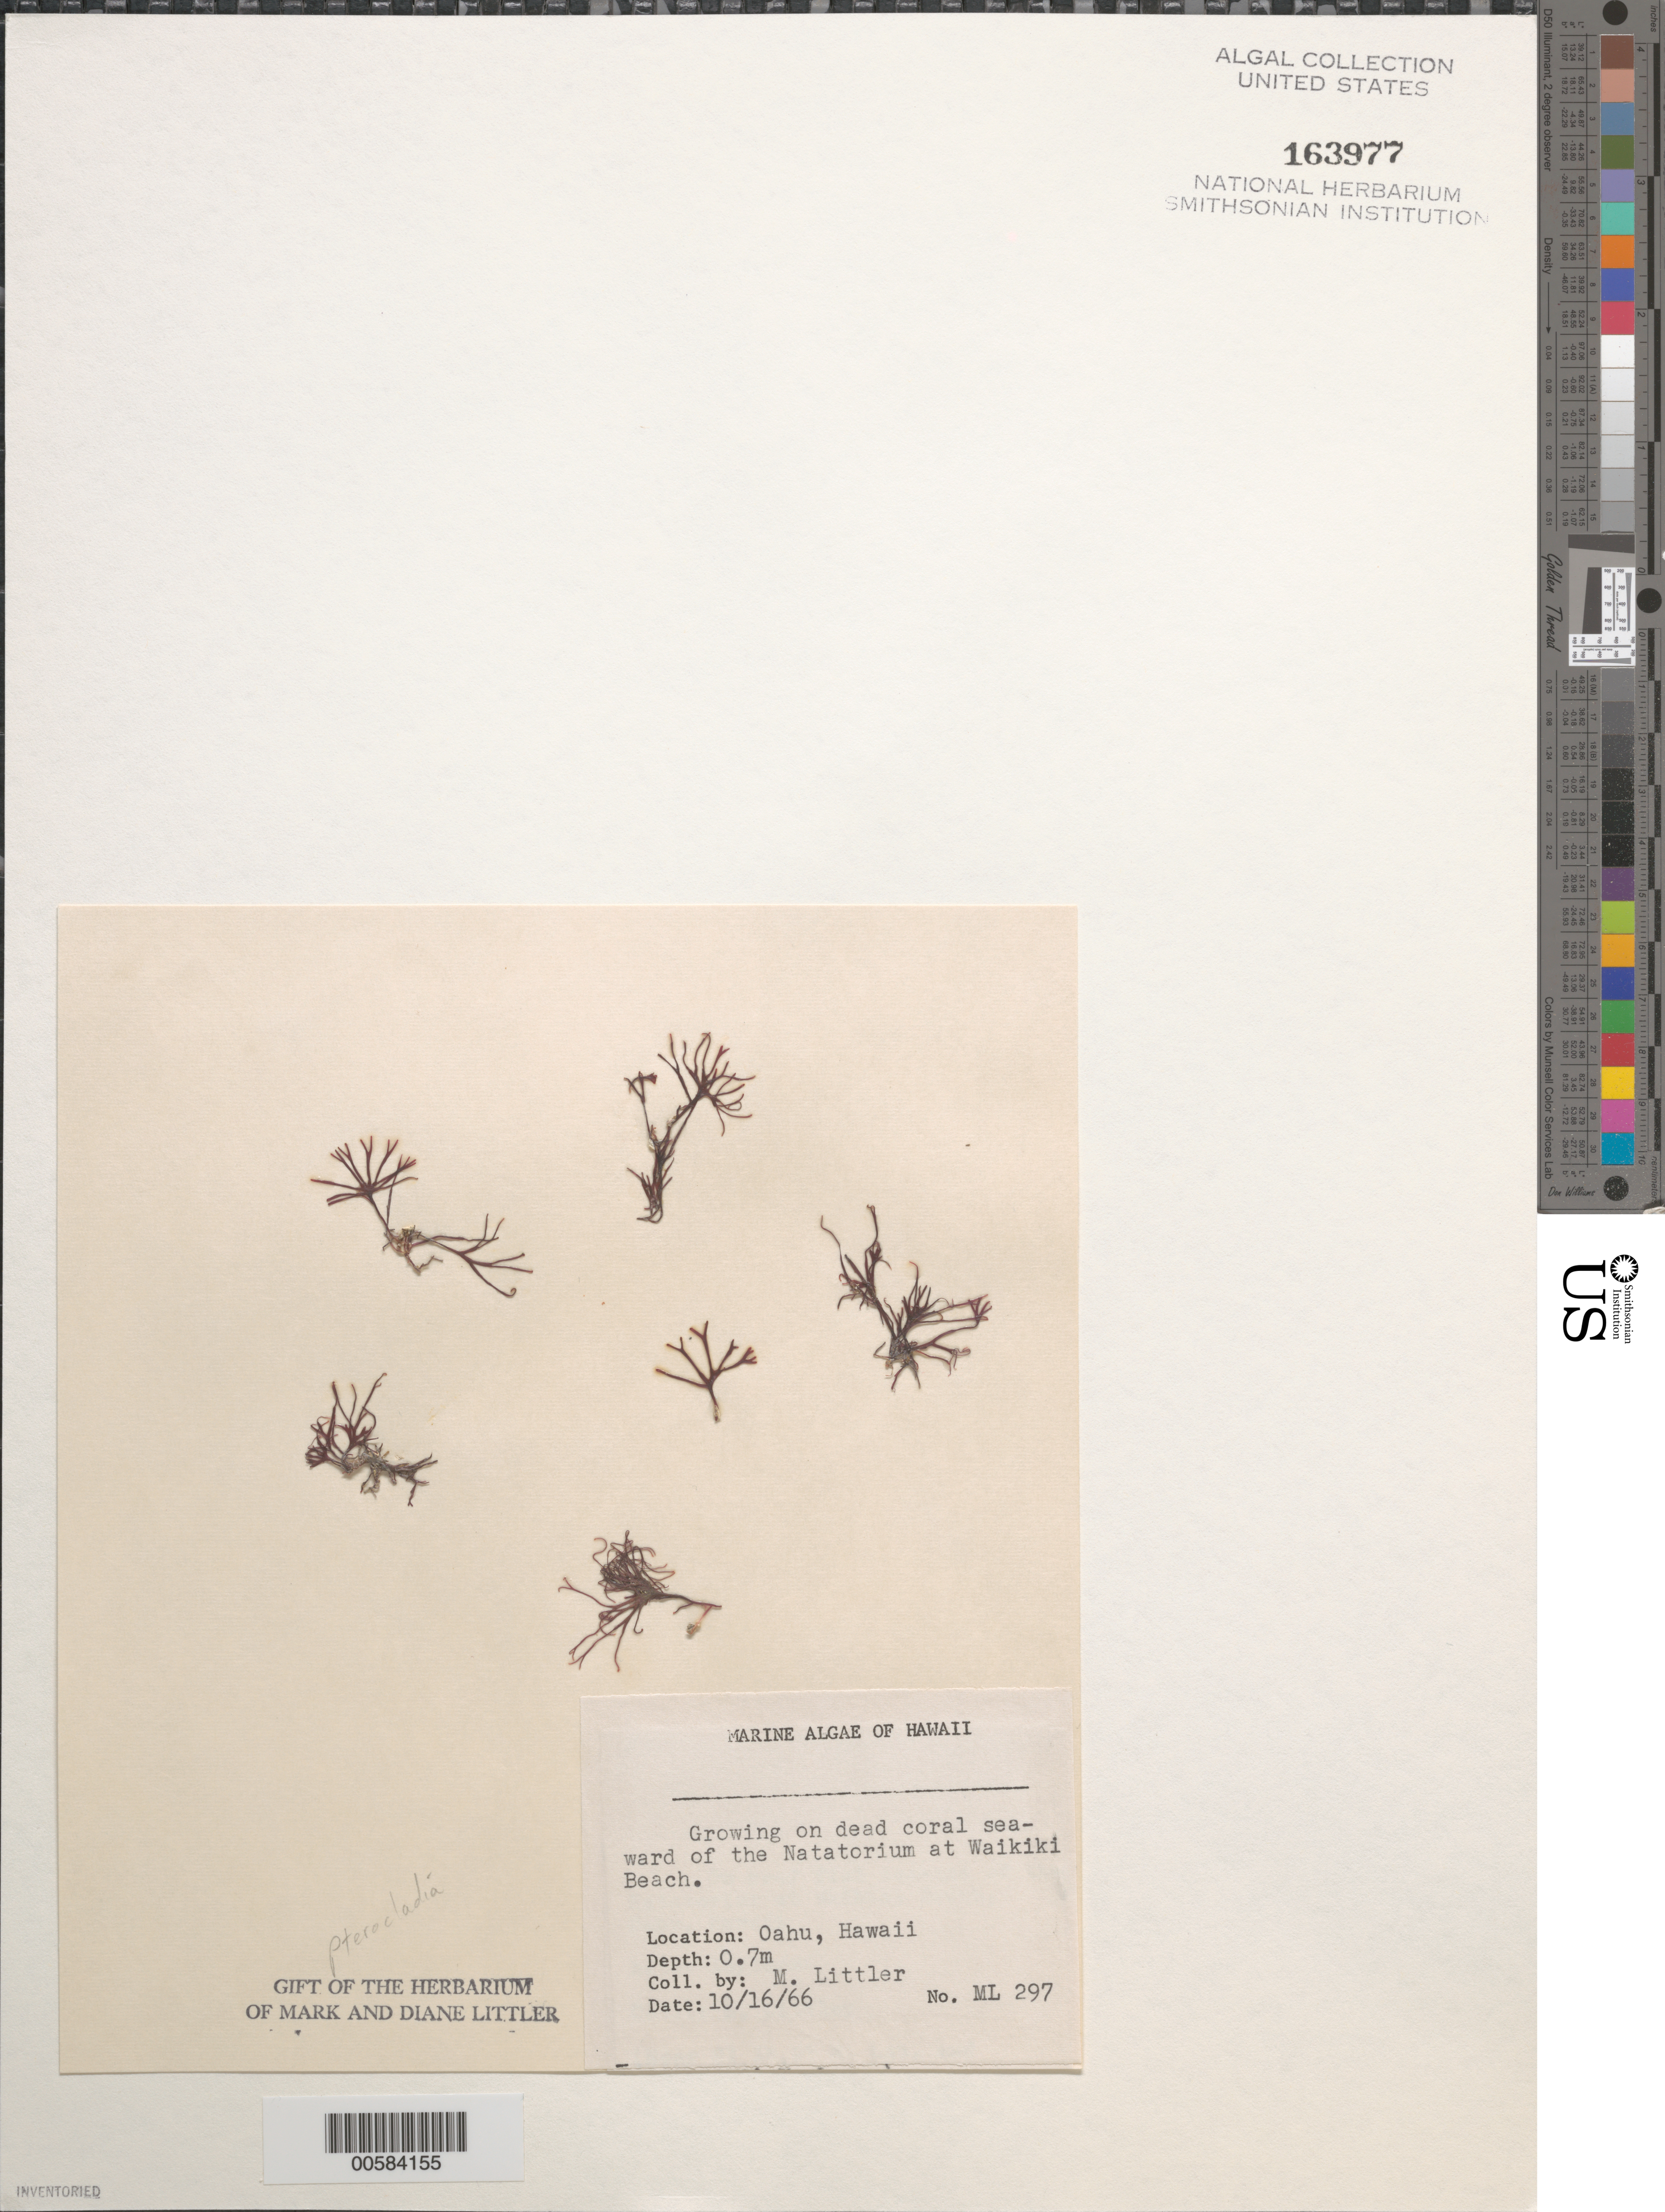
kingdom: Plantae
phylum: Rhodophyta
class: Florideophyceae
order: Gelidiales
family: Pterocladiaceae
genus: Pterocladia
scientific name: Pterocladia sp.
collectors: M. M. Littler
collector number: ML 297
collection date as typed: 16 Oct 1966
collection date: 1966-10-16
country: United States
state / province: Hawaii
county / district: Honolulu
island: Oahu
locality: Waikiki Beach near Natatorium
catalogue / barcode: US 163977